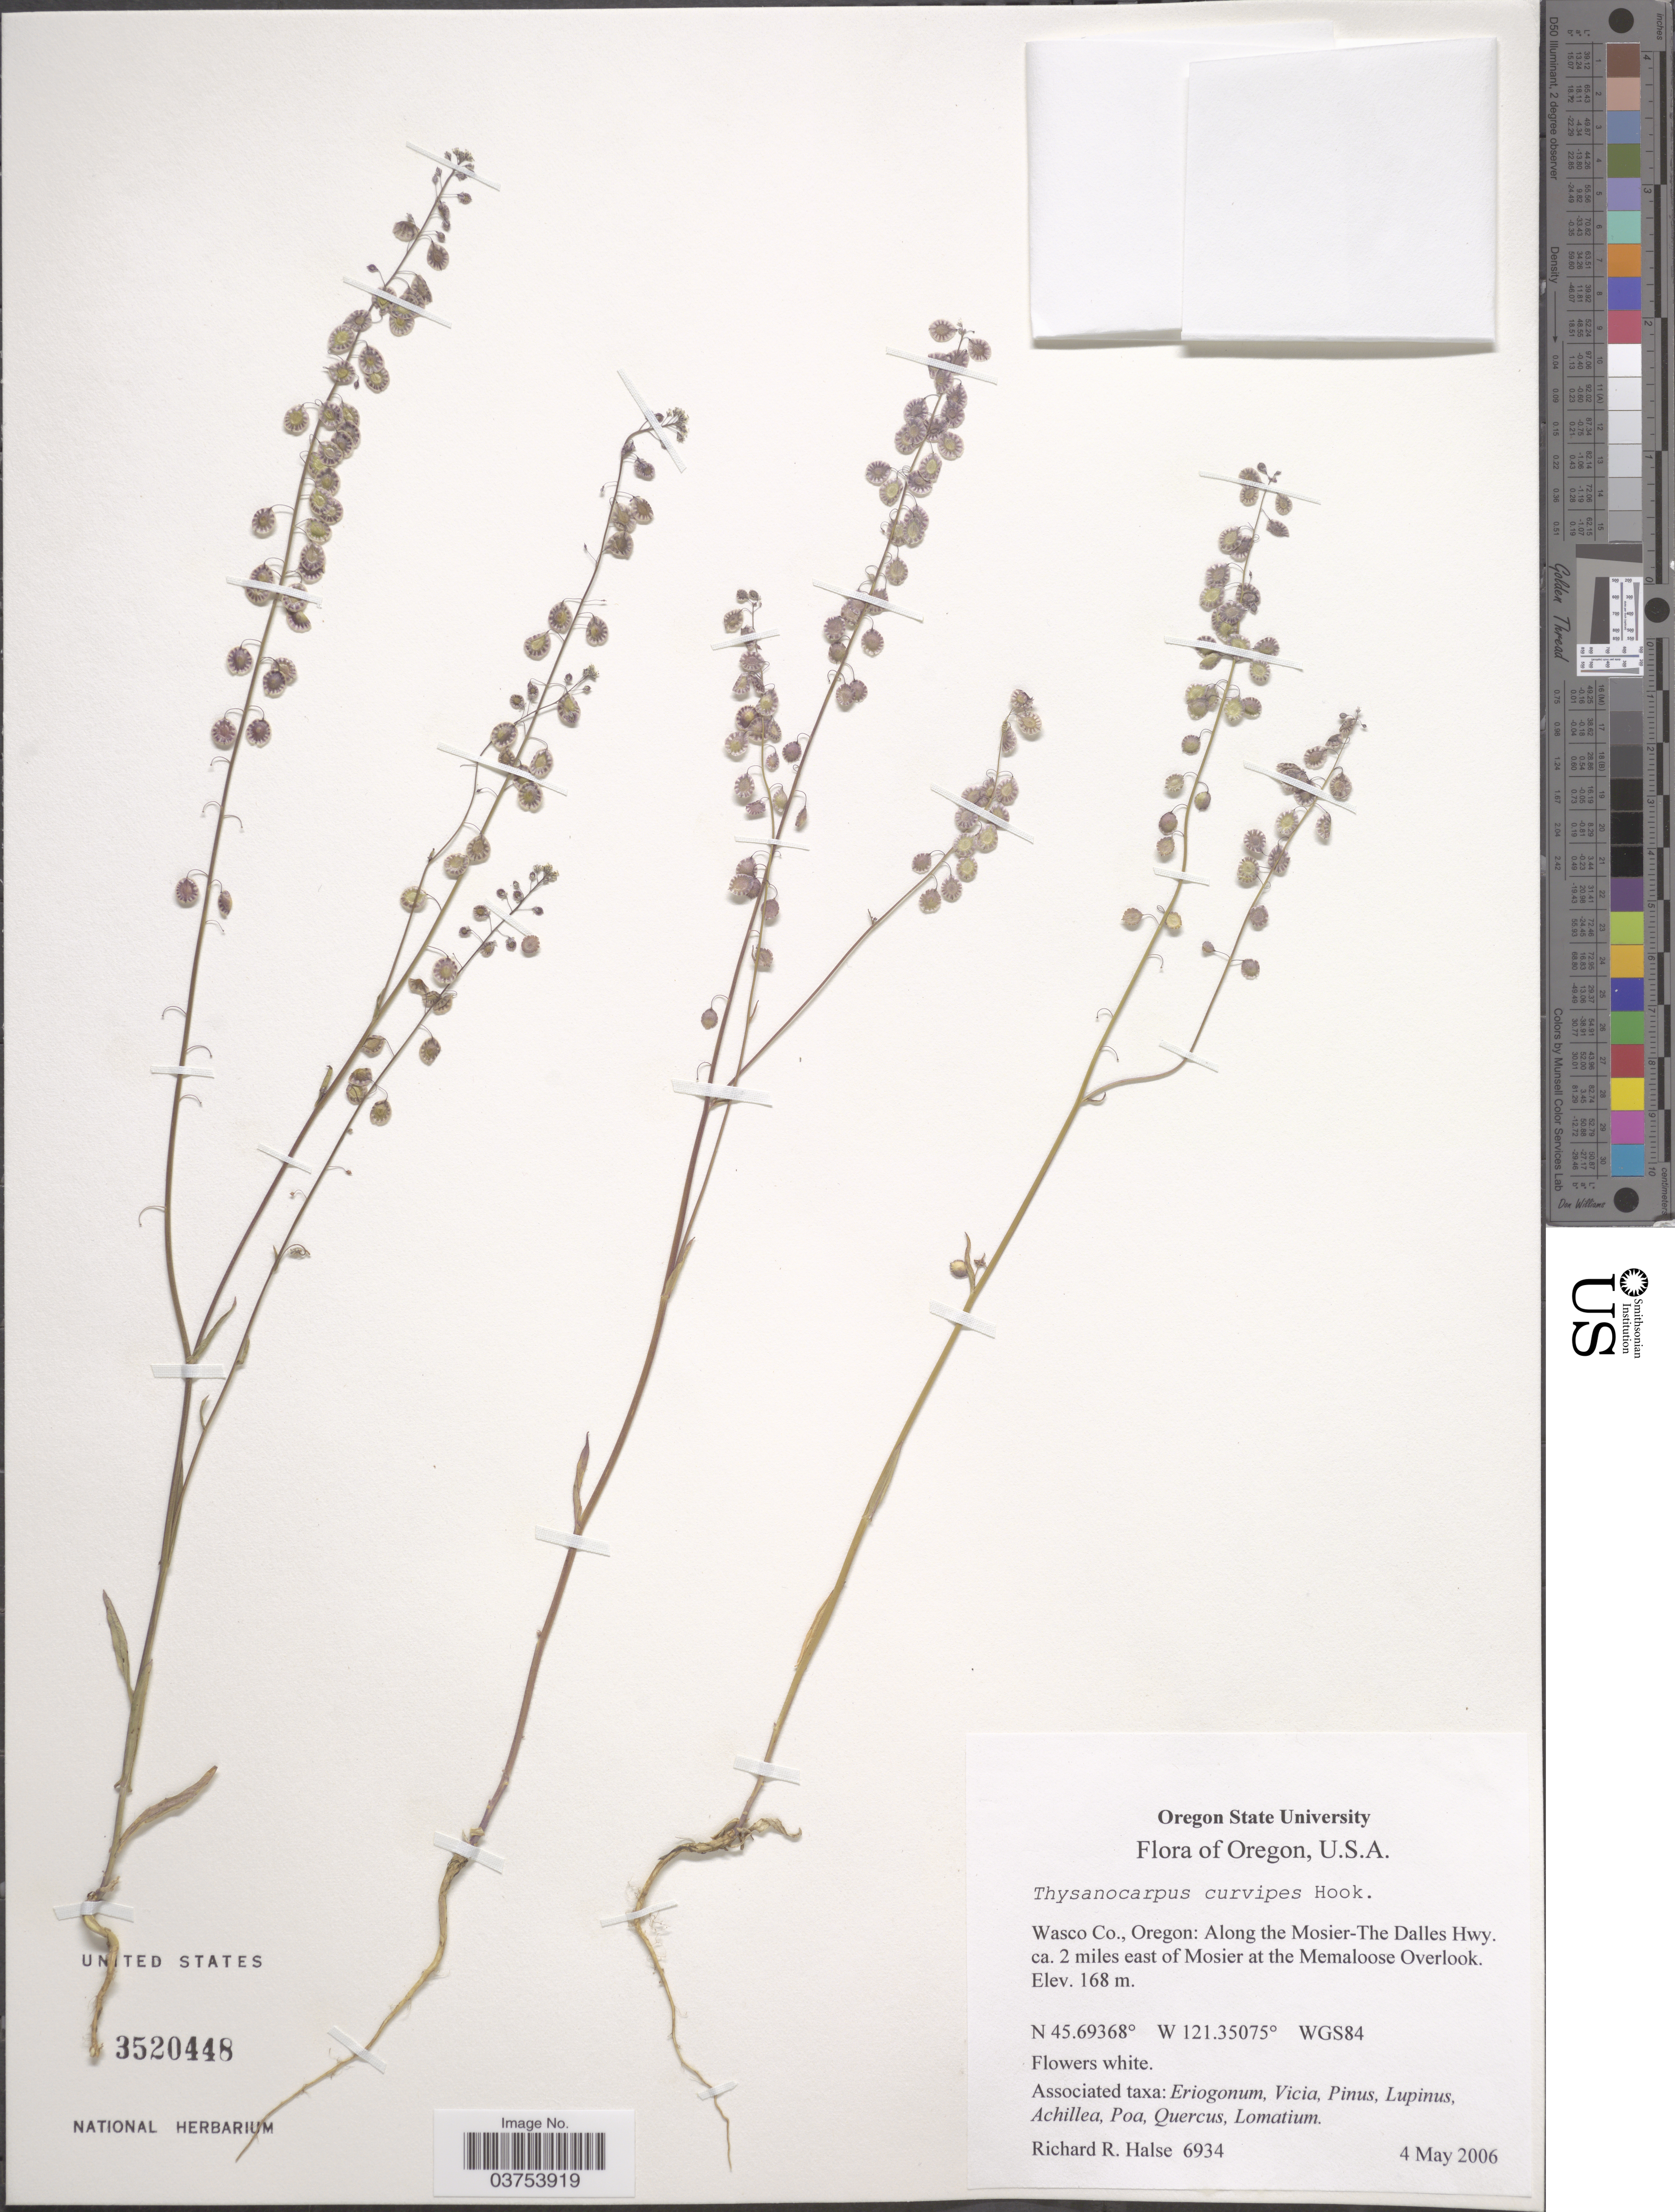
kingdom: Plantae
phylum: Tracheophyta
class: Magnoliopsida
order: Brassicales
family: Brassicaceae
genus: Thysanocarpus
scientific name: Thysanocarpus curvipes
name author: Hook.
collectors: R. Halse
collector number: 6934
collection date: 2006-05-04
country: United States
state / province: Oregon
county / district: Wasco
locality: Wasco Co.: Along the Mosier-The Dalles Hwy. ca. 2 miles east of Mosier at the Memaloose Overlook. WGS84.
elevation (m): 168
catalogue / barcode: US 3520448